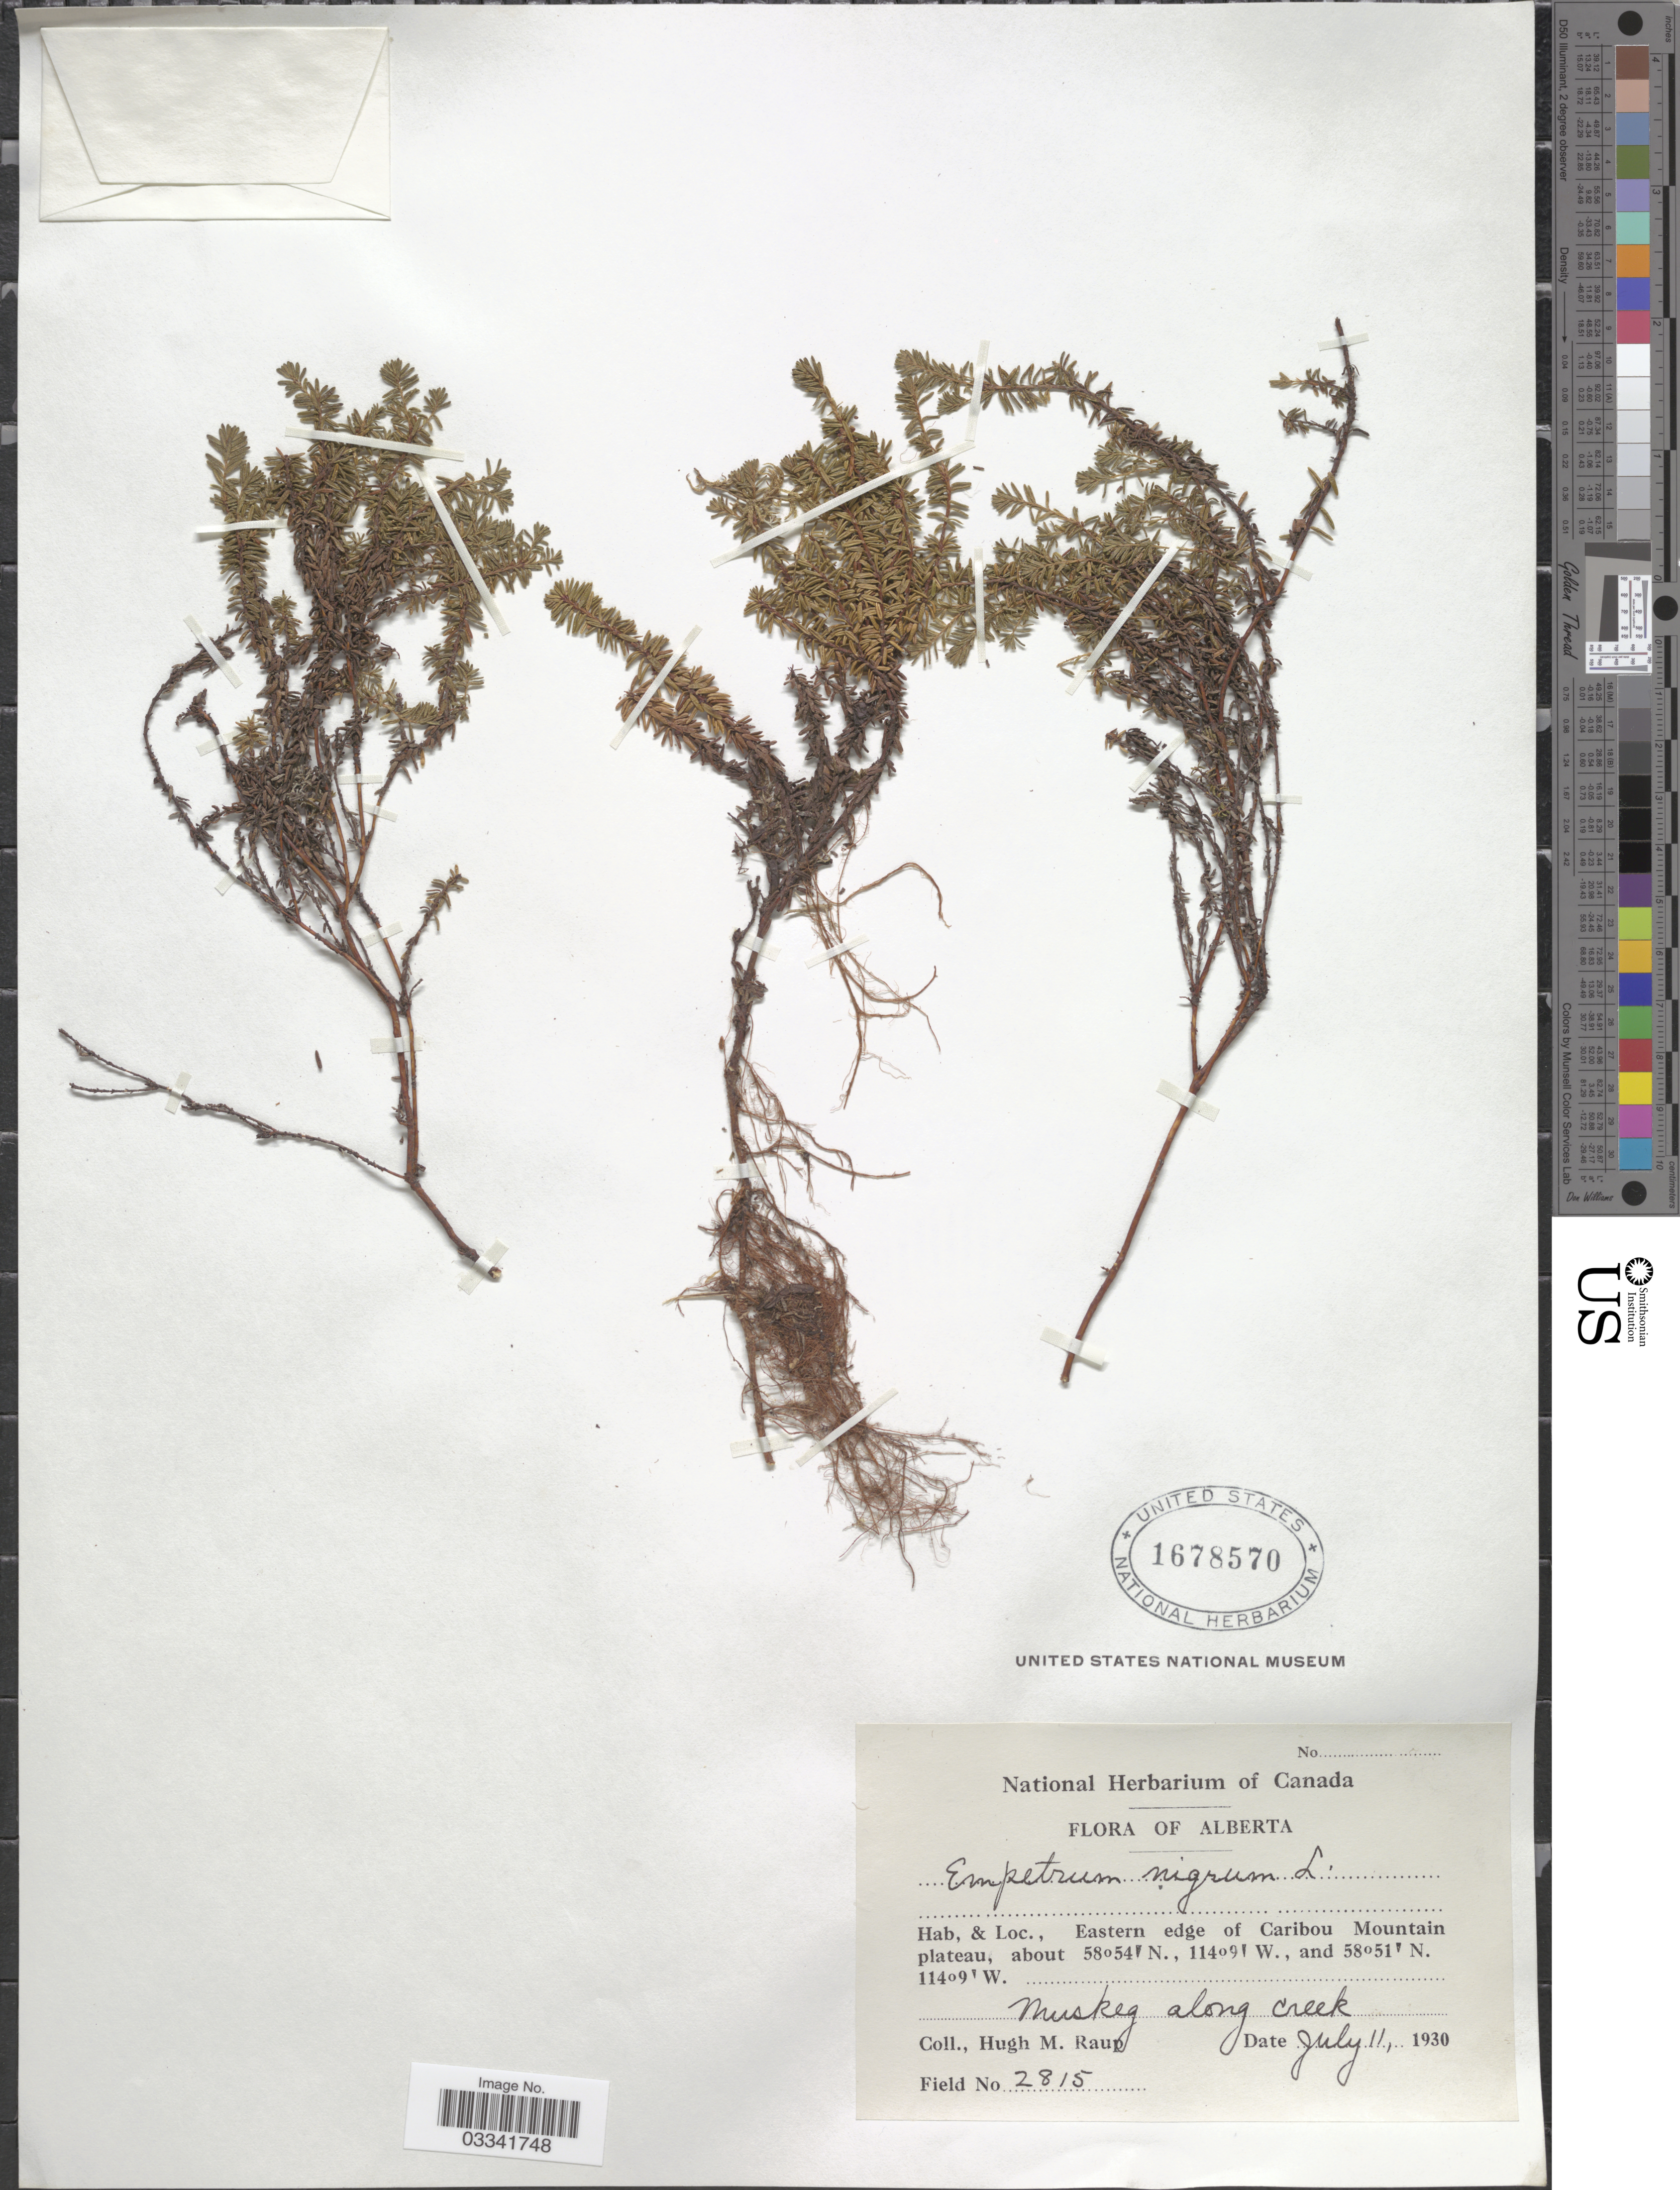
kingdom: Plantae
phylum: Tracheophyta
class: Magnoliopsida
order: Ericales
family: Ericaceae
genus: Empetrum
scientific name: Empetrum nigrum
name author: L.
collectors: H. Raup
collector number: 2815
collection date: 1930-07-11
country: Canada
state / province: Alberta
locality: Eastern edge of Caribou Mountain plateau.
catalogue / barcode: US 1678570